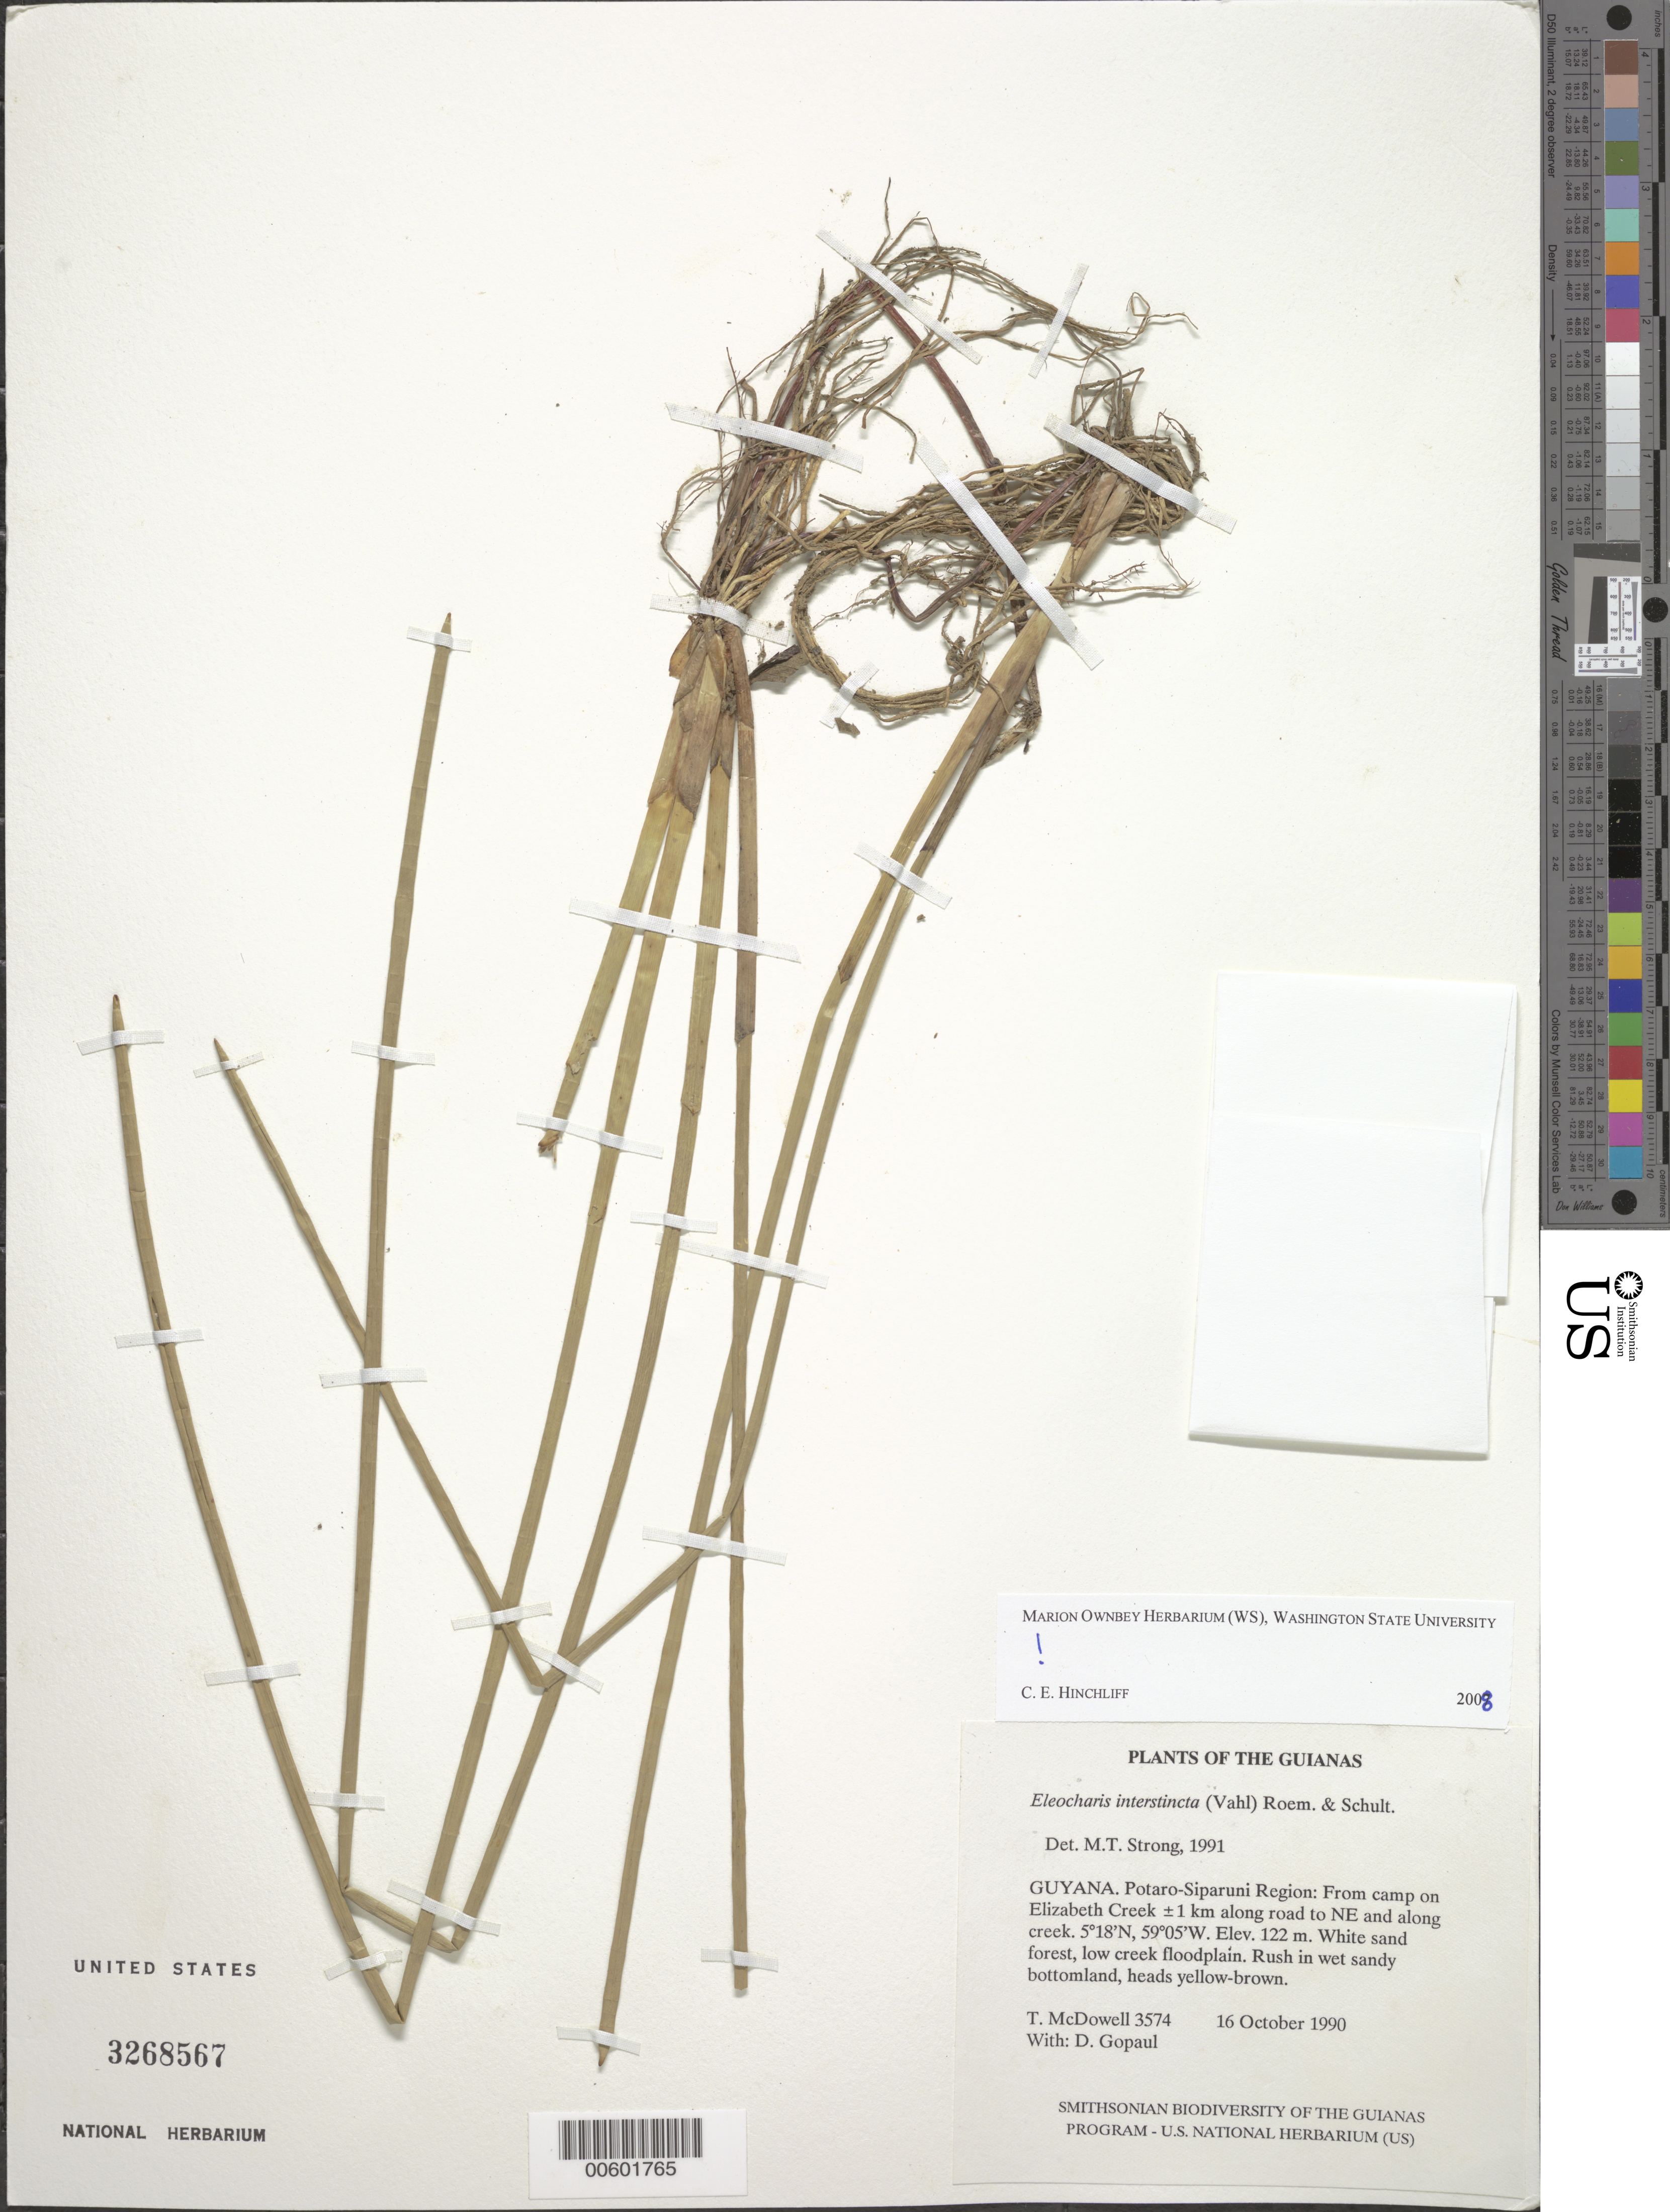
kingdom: Plantae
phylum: Tracheophyta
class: Liliopsida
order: Poales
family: Cyperaceae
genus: Eleocharis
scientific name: Eleocharis interstincta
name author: (Vahl) Roem. & Schult.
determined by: Strong, M. T., (US), Smithsonian Institution - National Museum of Natural History (UNITED STATES)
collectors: T. McDowell & D. Gopaul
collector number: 3574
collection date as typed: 16 October 1990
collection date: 1990-10-16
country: Guyana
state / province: Potaro-Siparuni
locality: From camp on Elizabeth Creek ±1 km along road to NE and along creek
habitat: White sand forest, low creek floodplain and along road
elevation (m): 122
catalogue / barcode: US 3268567